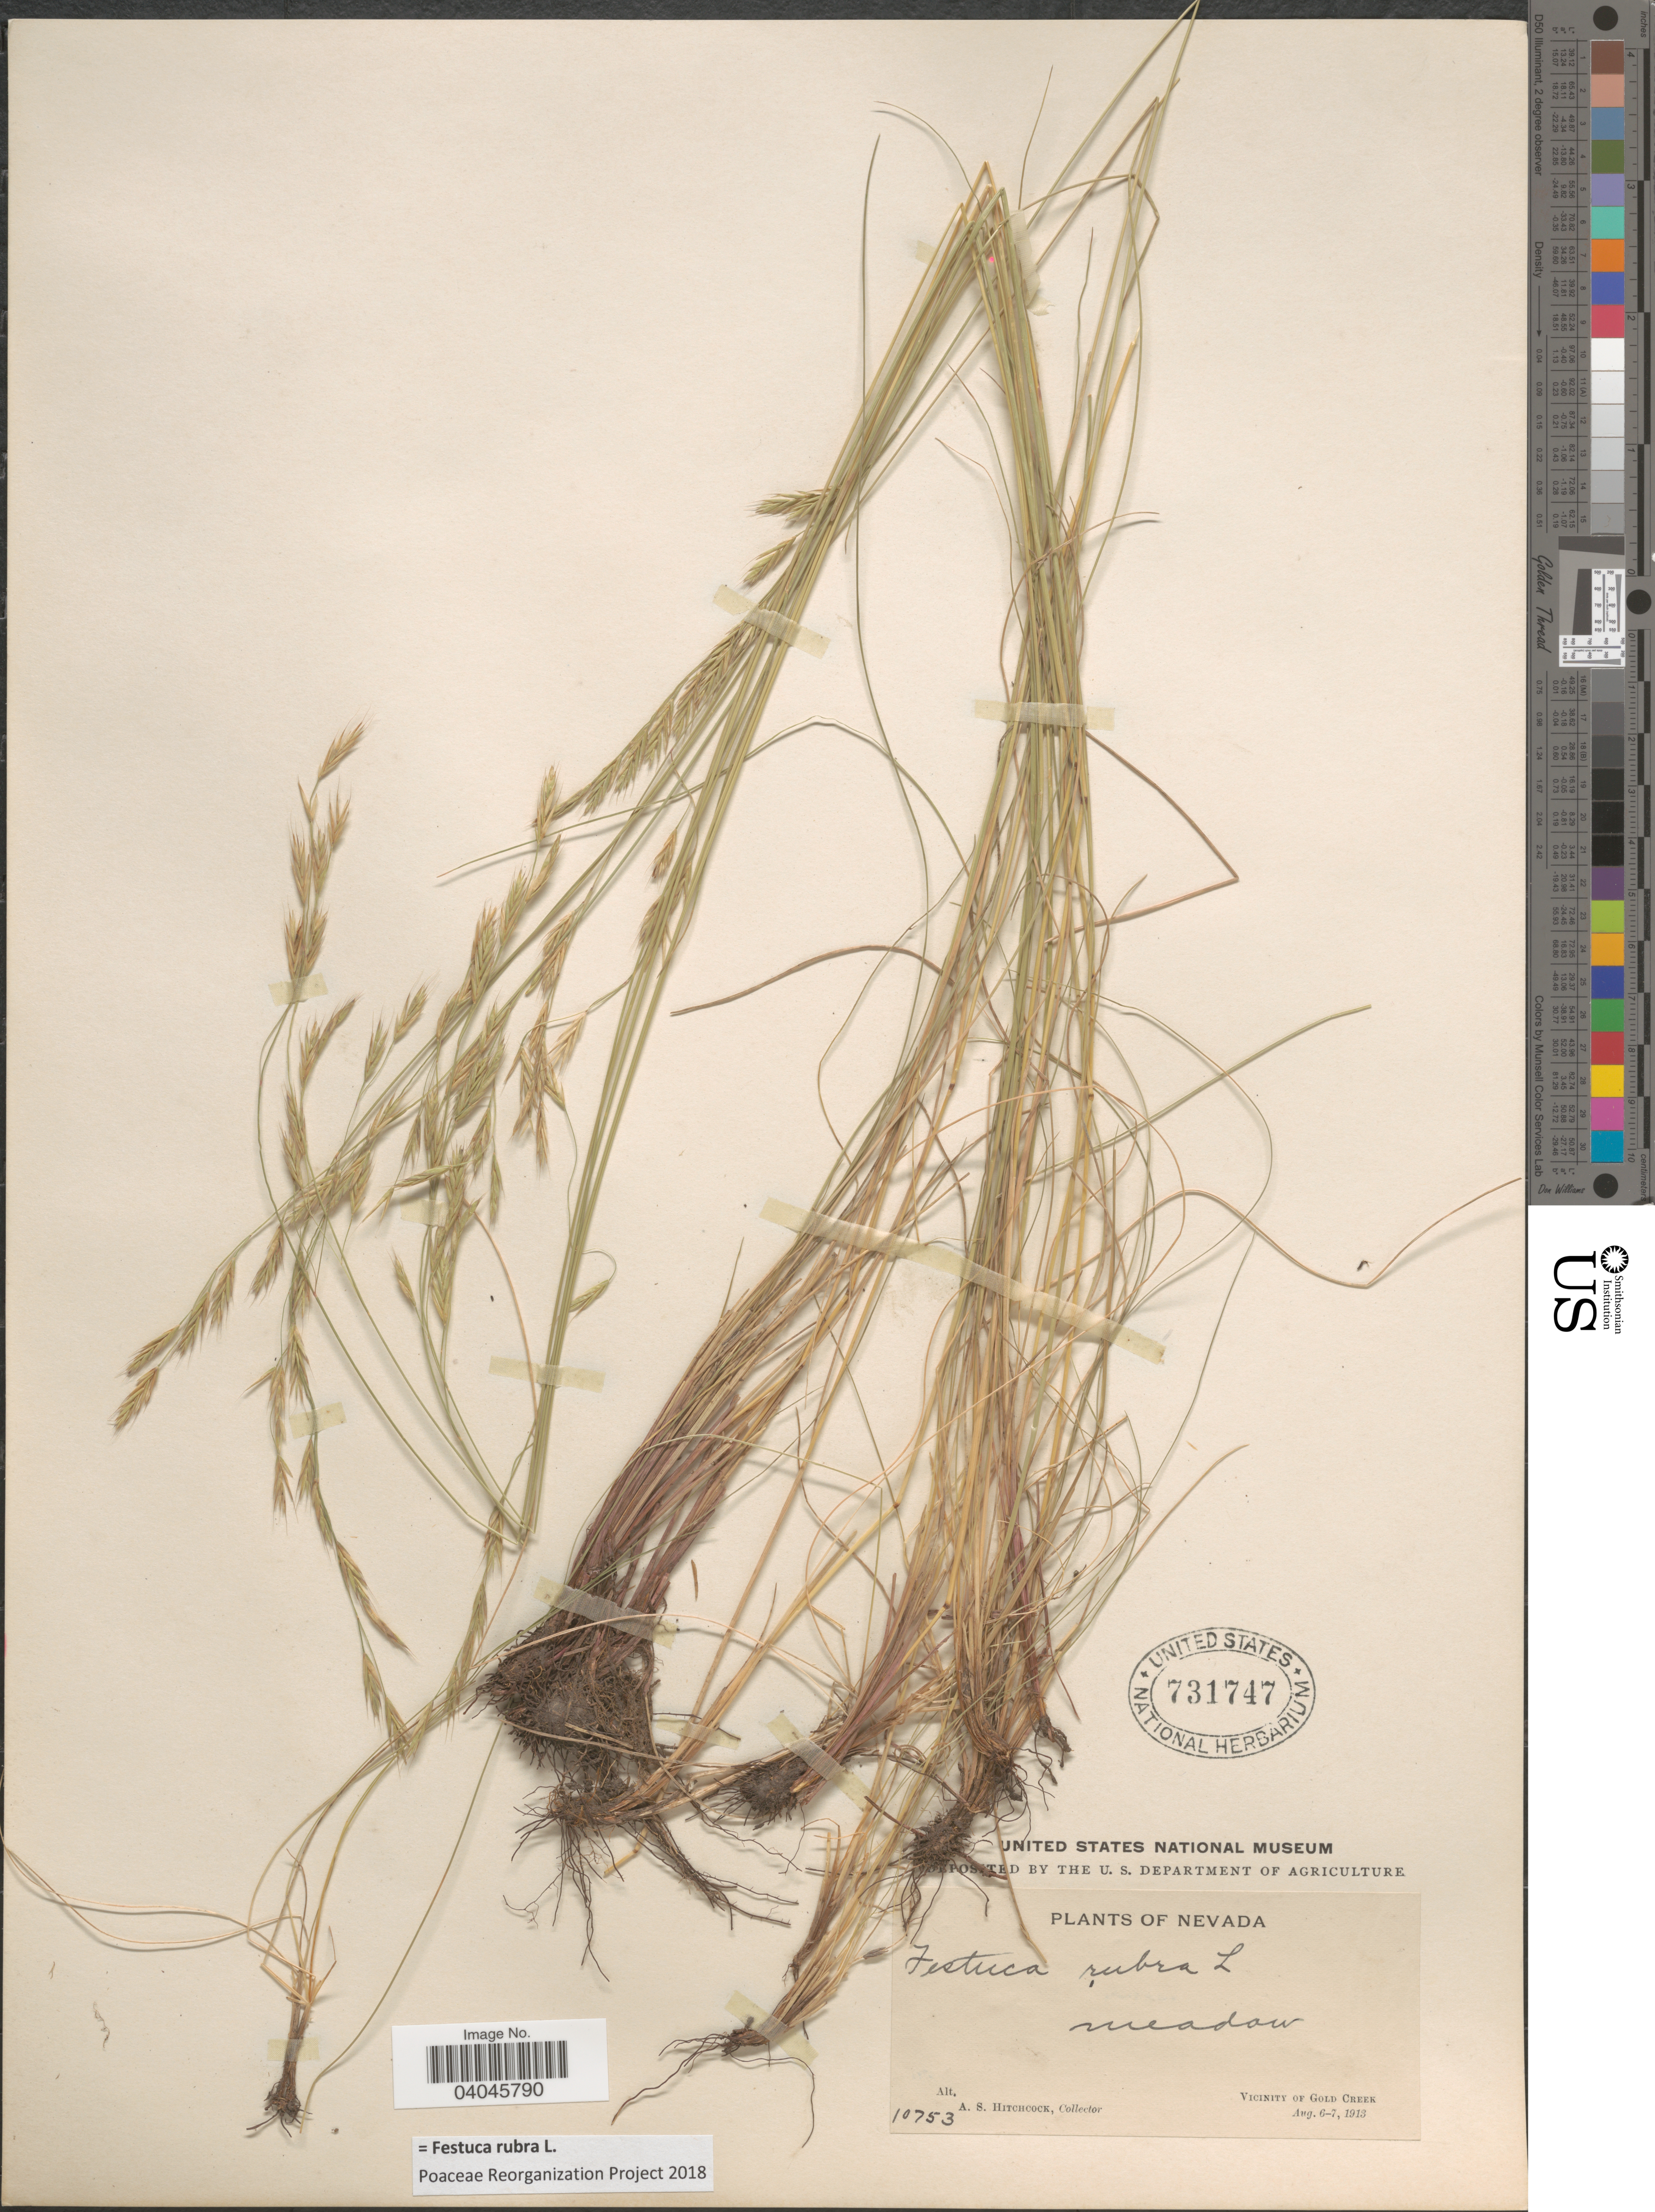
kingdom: Plantae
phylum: Tracheophyta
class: Liliopsida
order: Poales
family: Poaceae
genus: Festuca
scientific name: Festuca rubra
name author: L.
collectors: A. S. Hitchcock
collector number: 10753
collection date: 1913-08-06/1913-08-07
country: United States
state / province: Nevada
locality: Vicinity of Gold Creek.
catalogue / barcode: US 731747